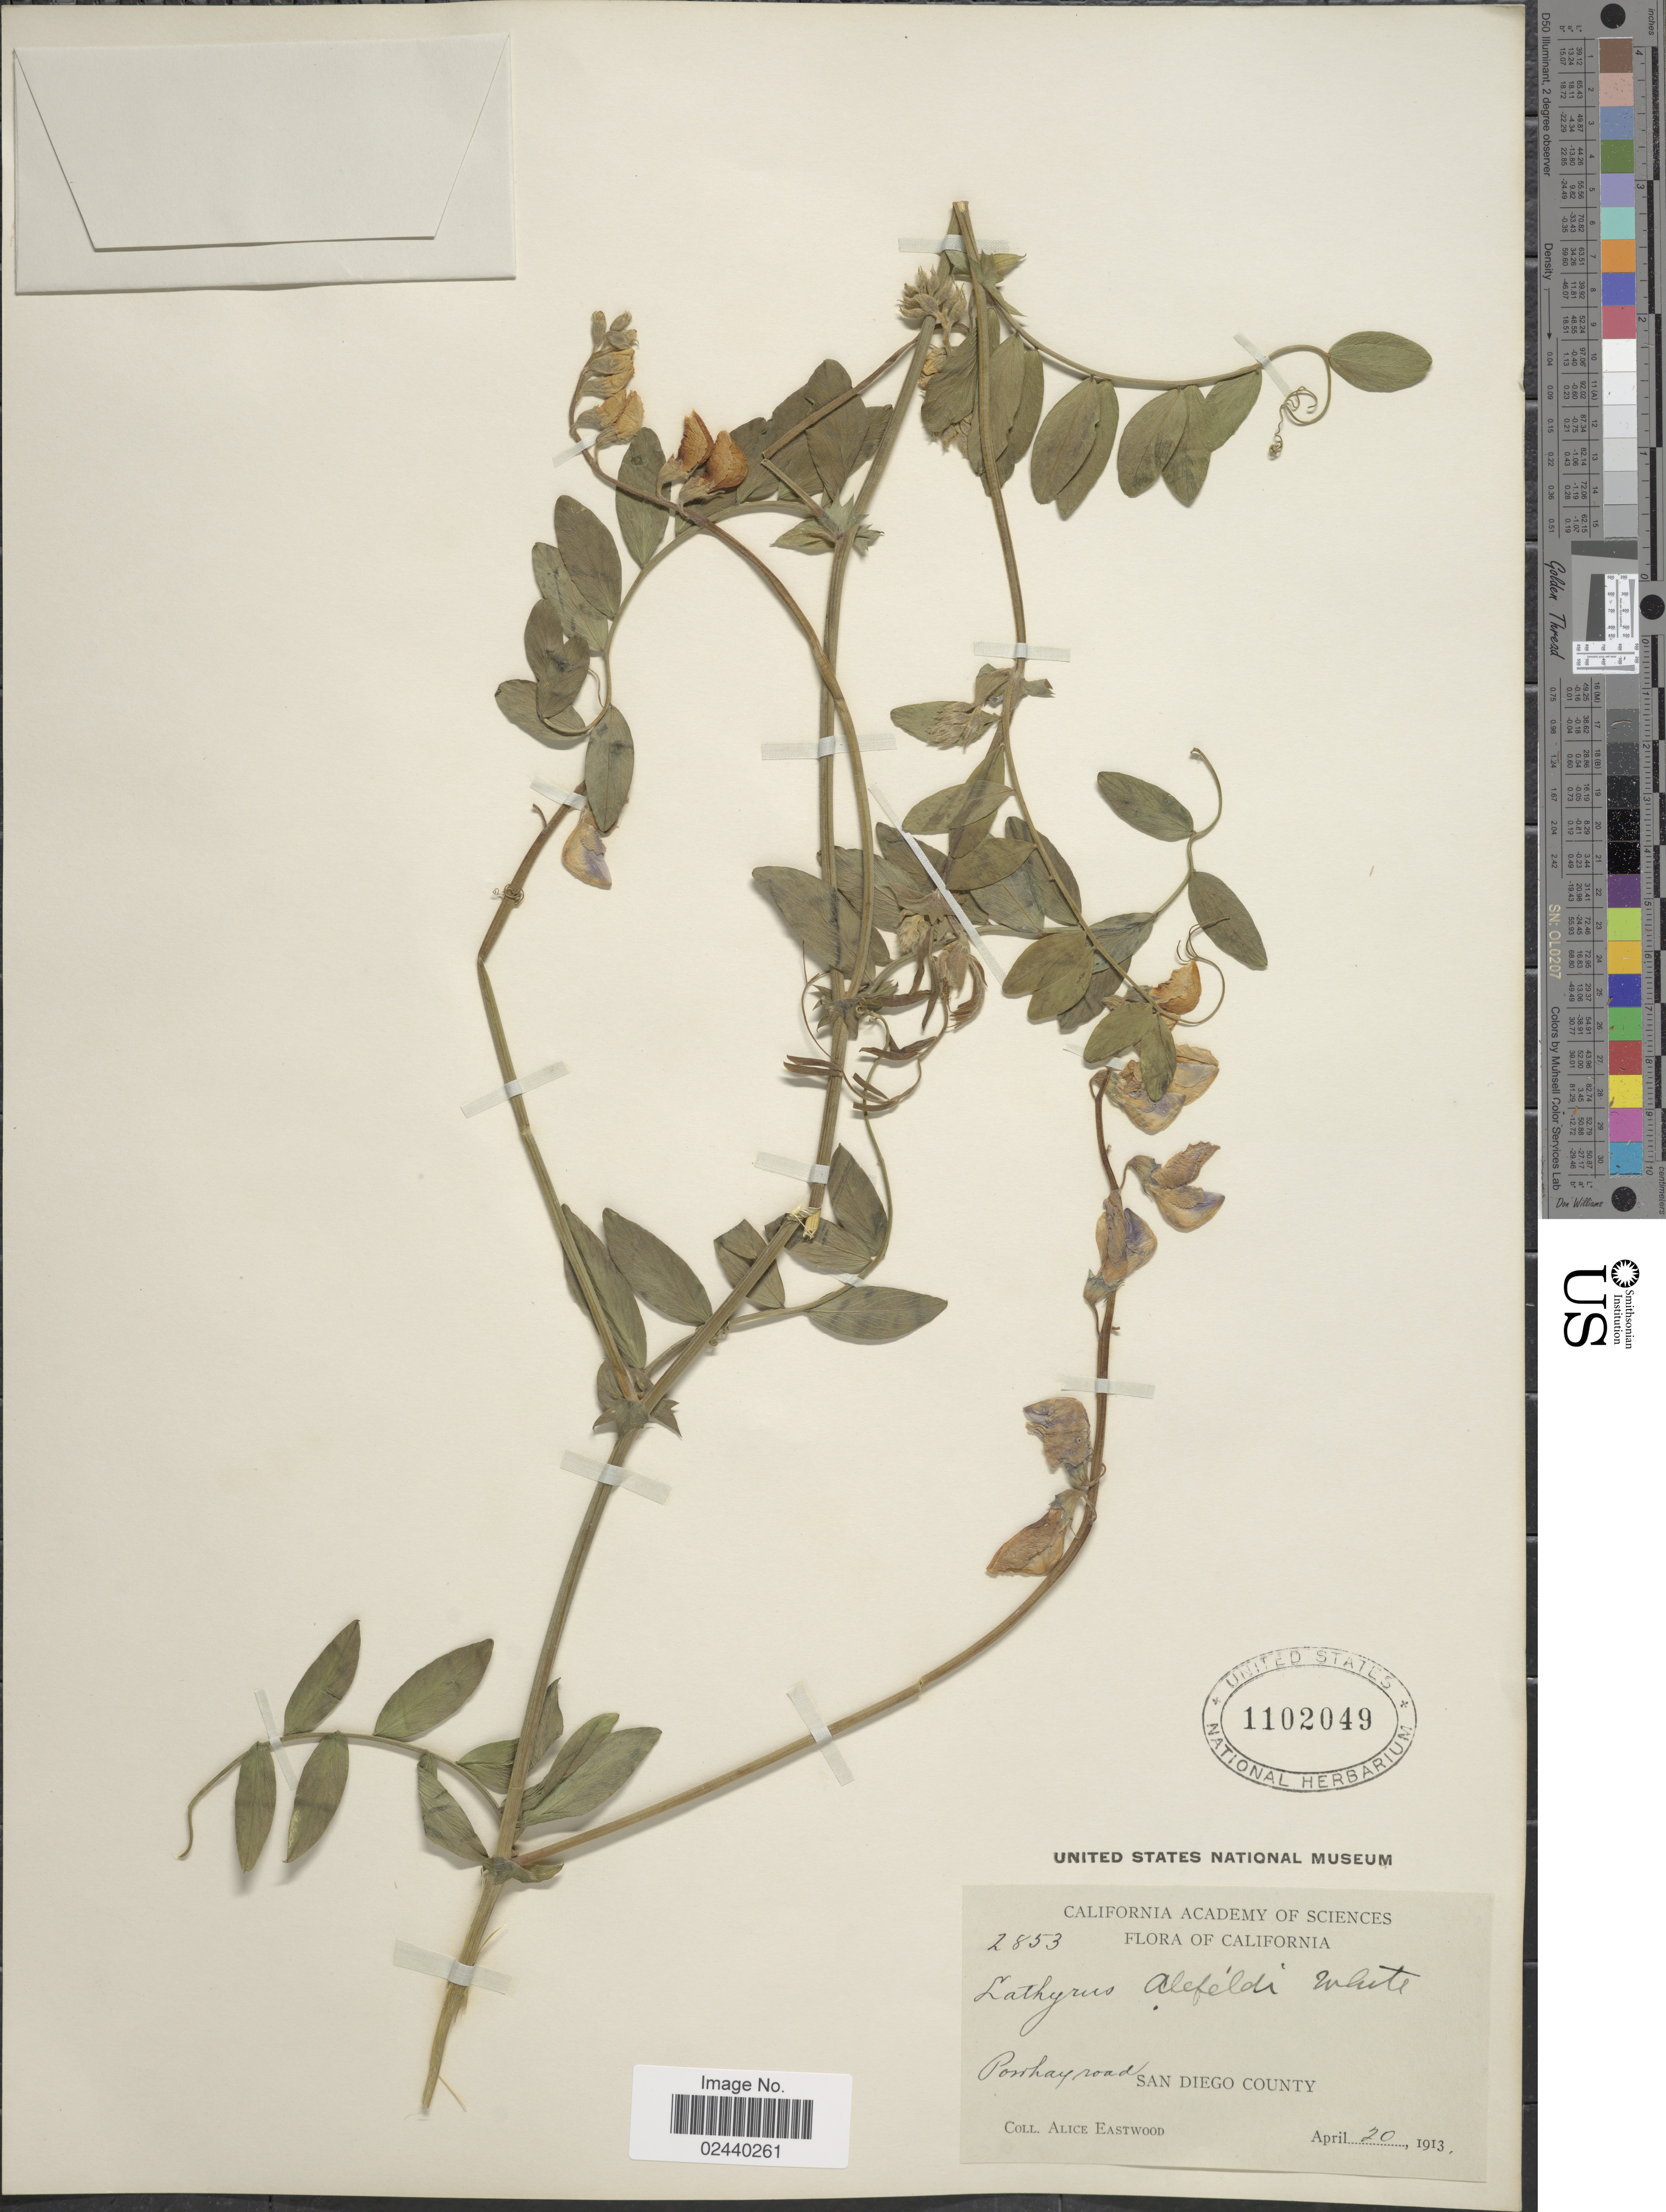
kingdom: Plantae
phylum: Tracheophyta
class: Magnoliopsida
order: Fabales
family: Fabaceae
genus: Lathyrus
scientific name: Lathyrus alefeldii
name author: T.G. White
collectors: A. Eastwood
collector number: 2853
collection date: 1913-04-20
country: United States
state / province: California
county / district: San Diego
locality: Ponhay road, San Diego County.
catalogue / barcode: US 1102049